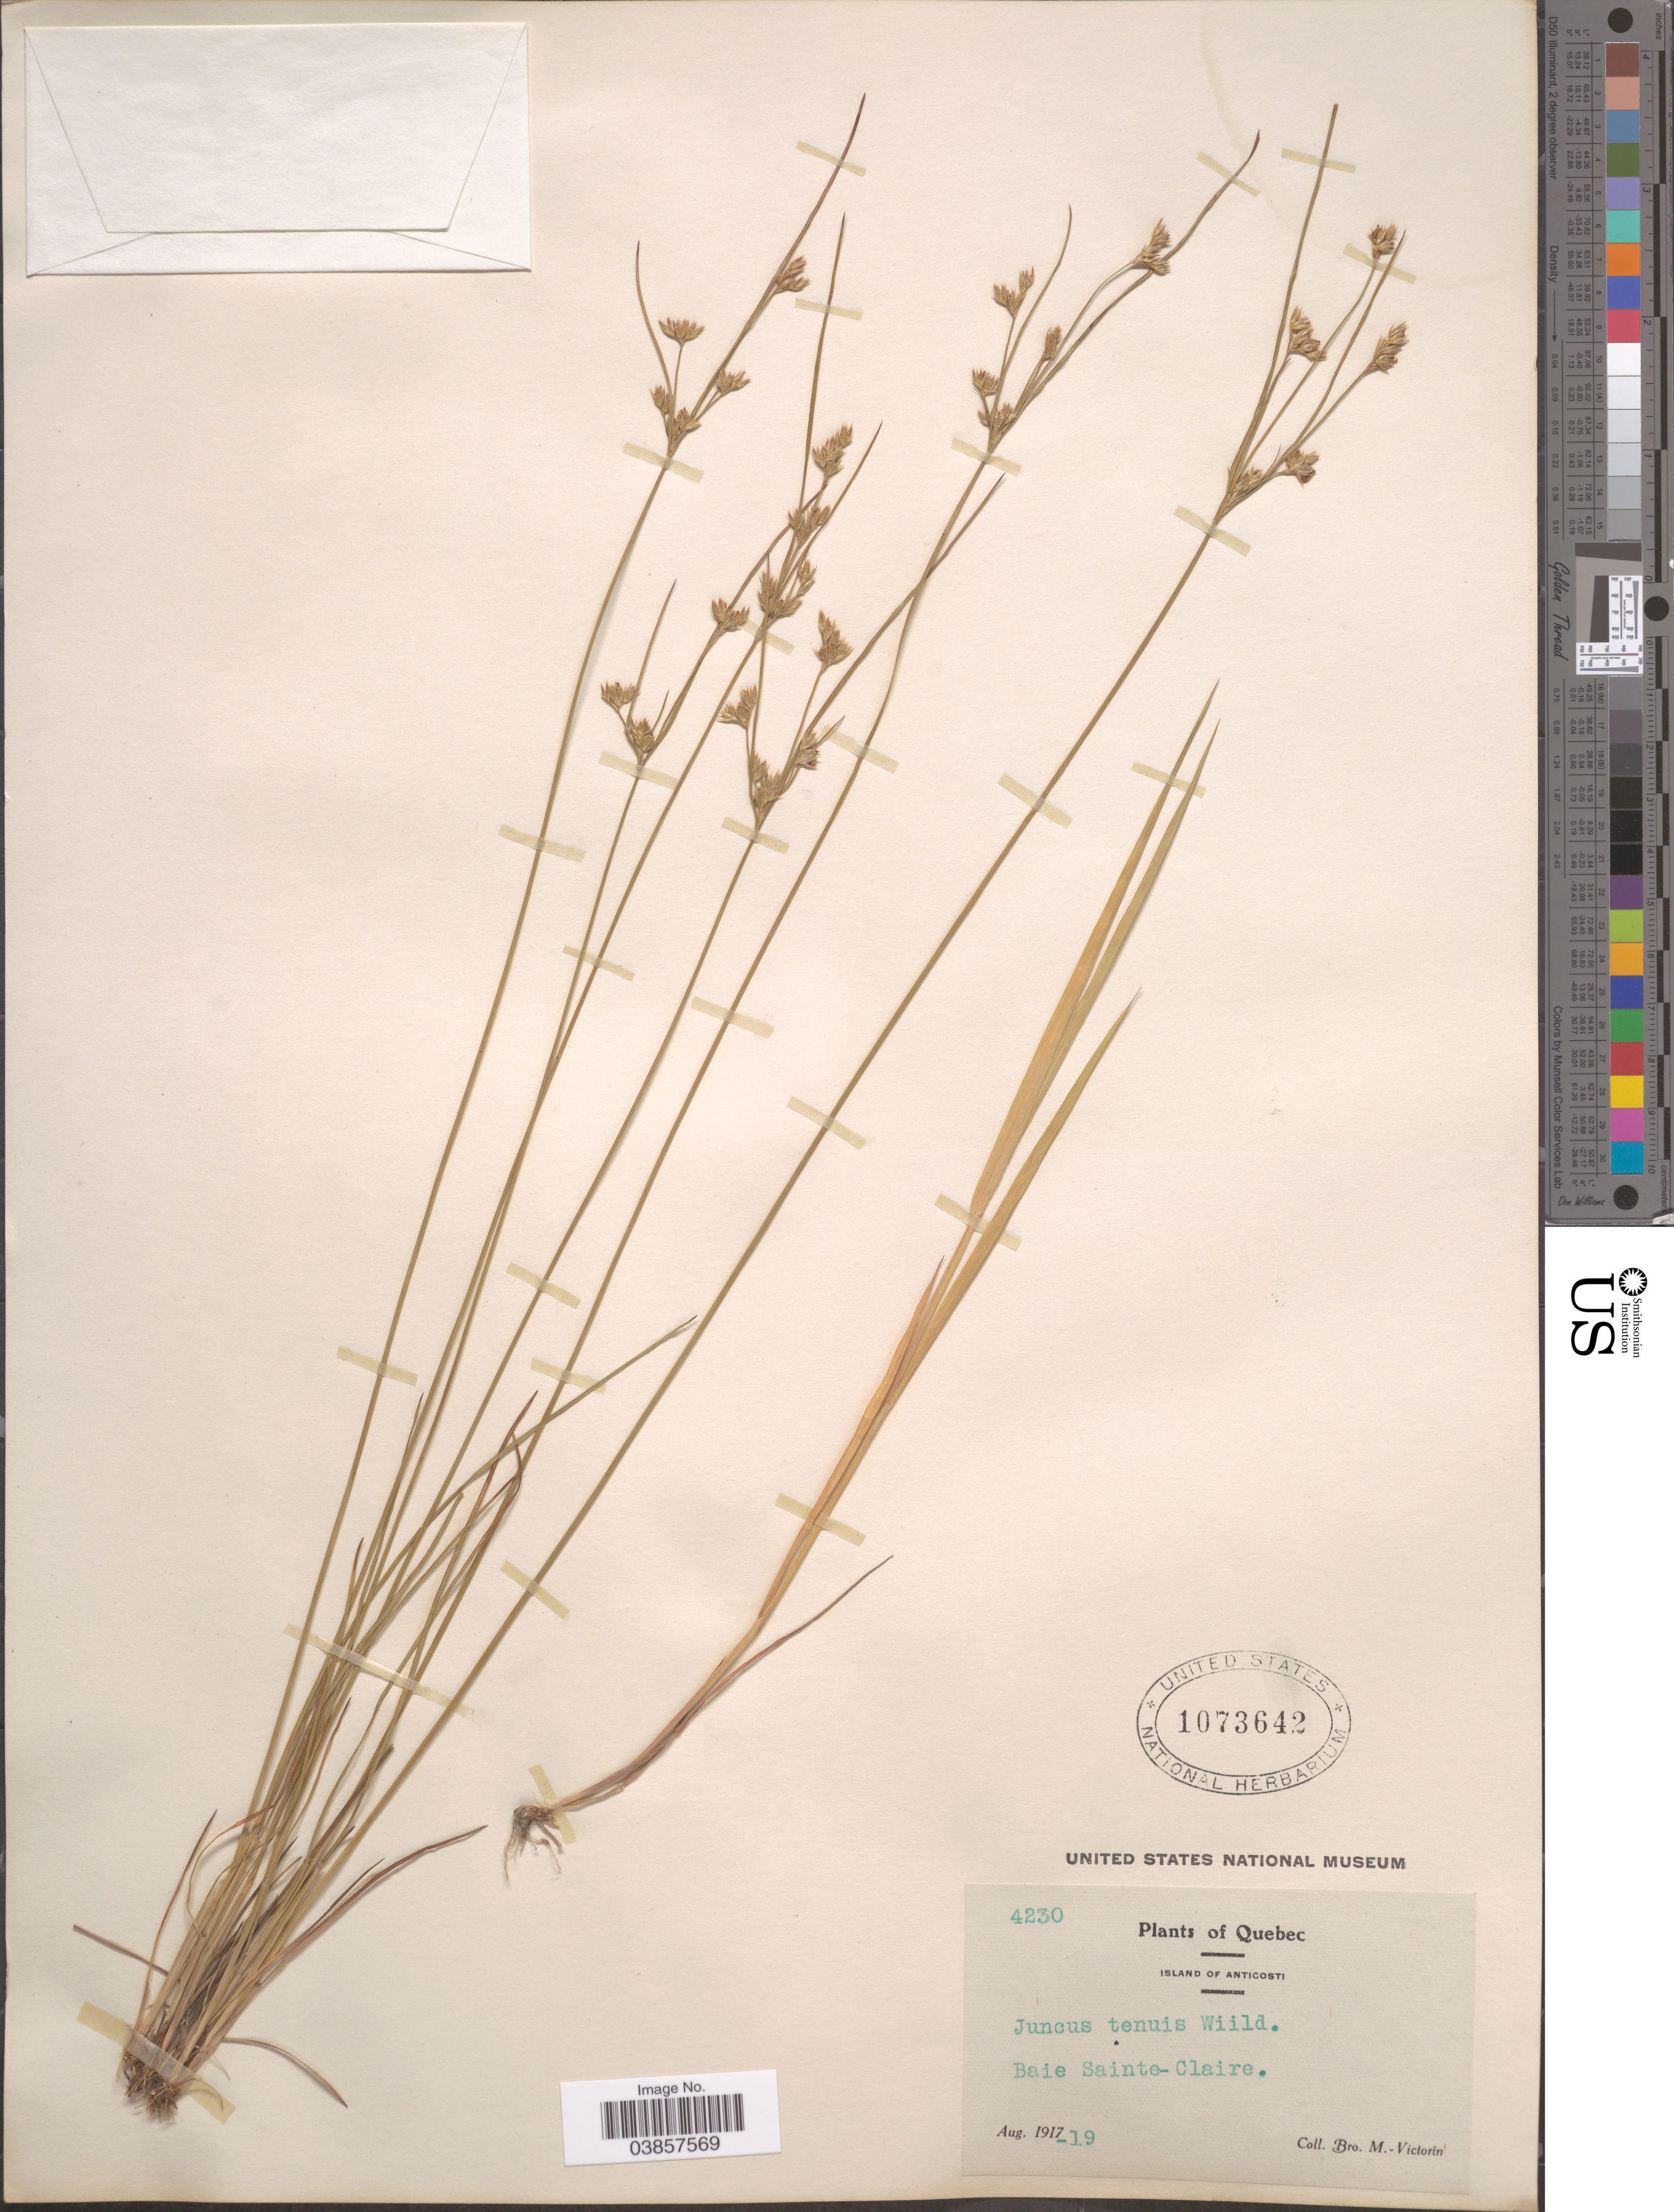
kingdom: Plantae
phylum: Tracheophyta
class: Liliopsida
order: Poales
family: Juncaceae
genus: Juncus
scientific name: Juncus tenuis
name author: Willd.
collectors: Fr. Marie-Victorin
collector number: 4230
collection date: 1917-08-19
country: Canada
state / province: Quebec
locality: Island of Anticosti. Baie Sainte-Claire.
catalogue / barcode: US 1073642